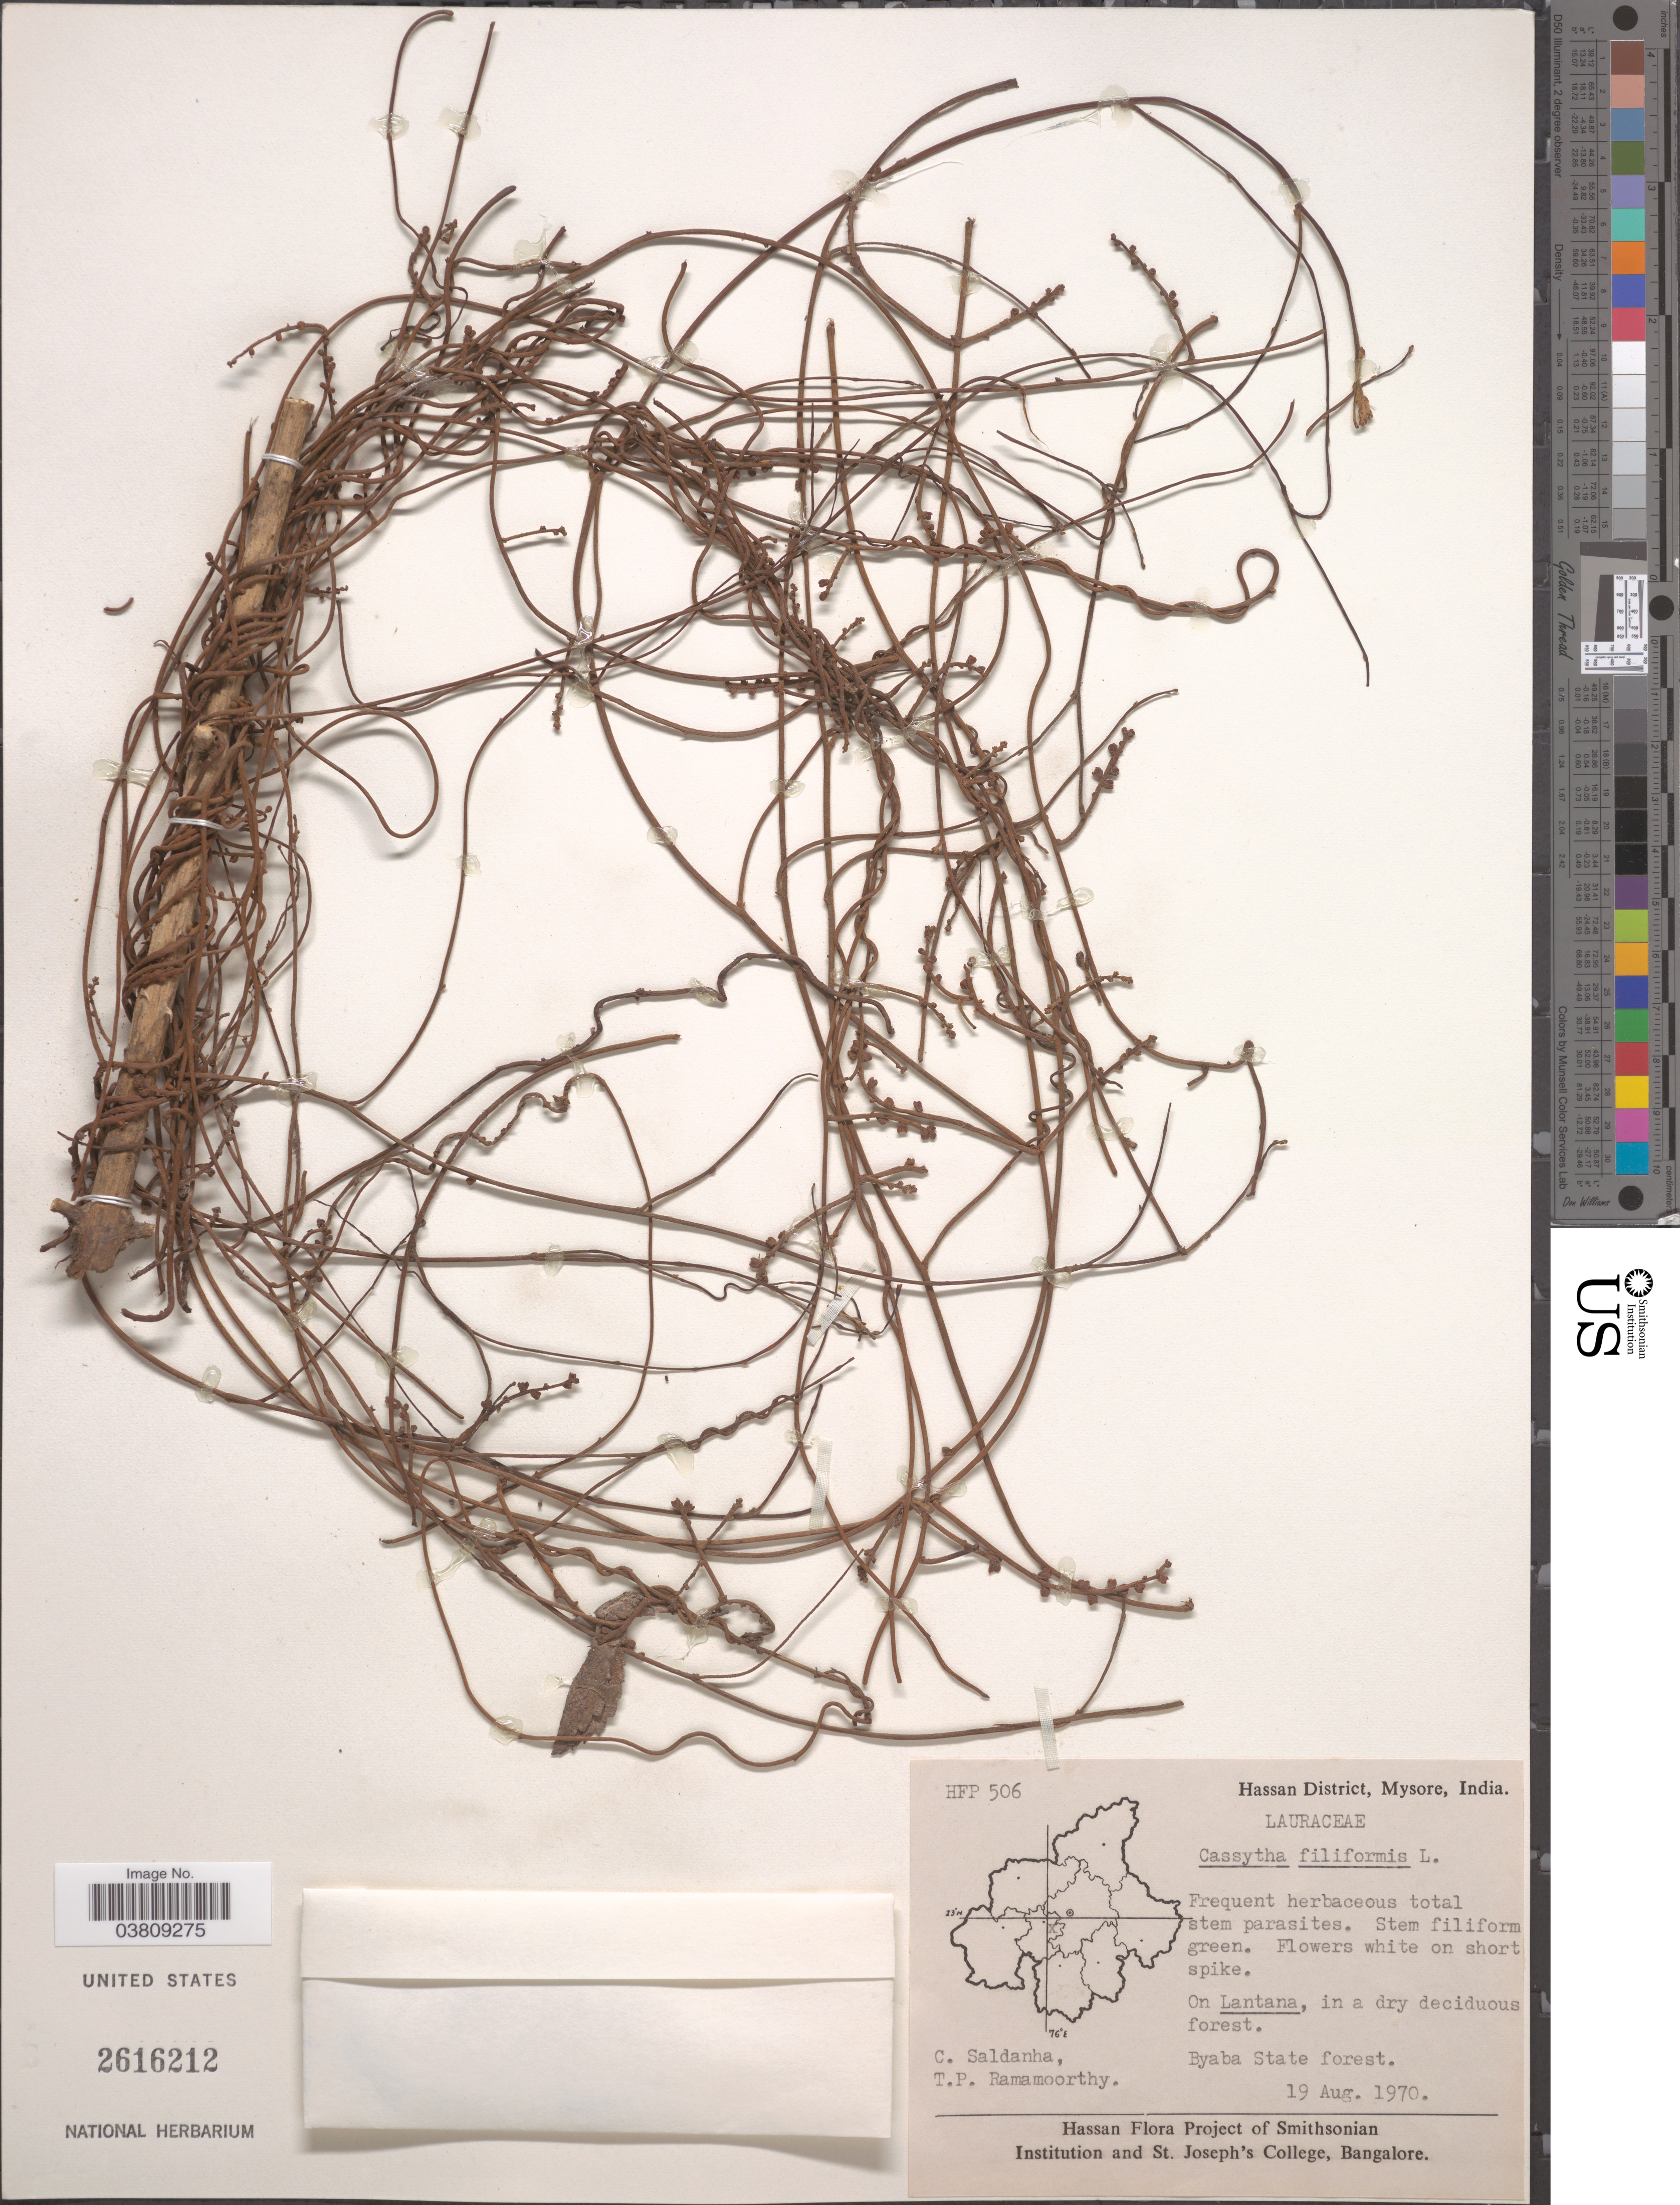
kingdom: Plantae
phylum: Tracheophyta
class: Magnoliopsida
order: Laurales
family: Lauraceae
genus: Cassytha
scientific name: Cassytha filiformis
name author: L.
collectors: C. Saldanha & T. P. Ramamoorthy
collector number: HFP506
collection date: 1970-08-19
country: India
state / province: Karnataka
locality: Hassan District, Mysore. Byaba State forest.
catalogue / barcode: US 2616212